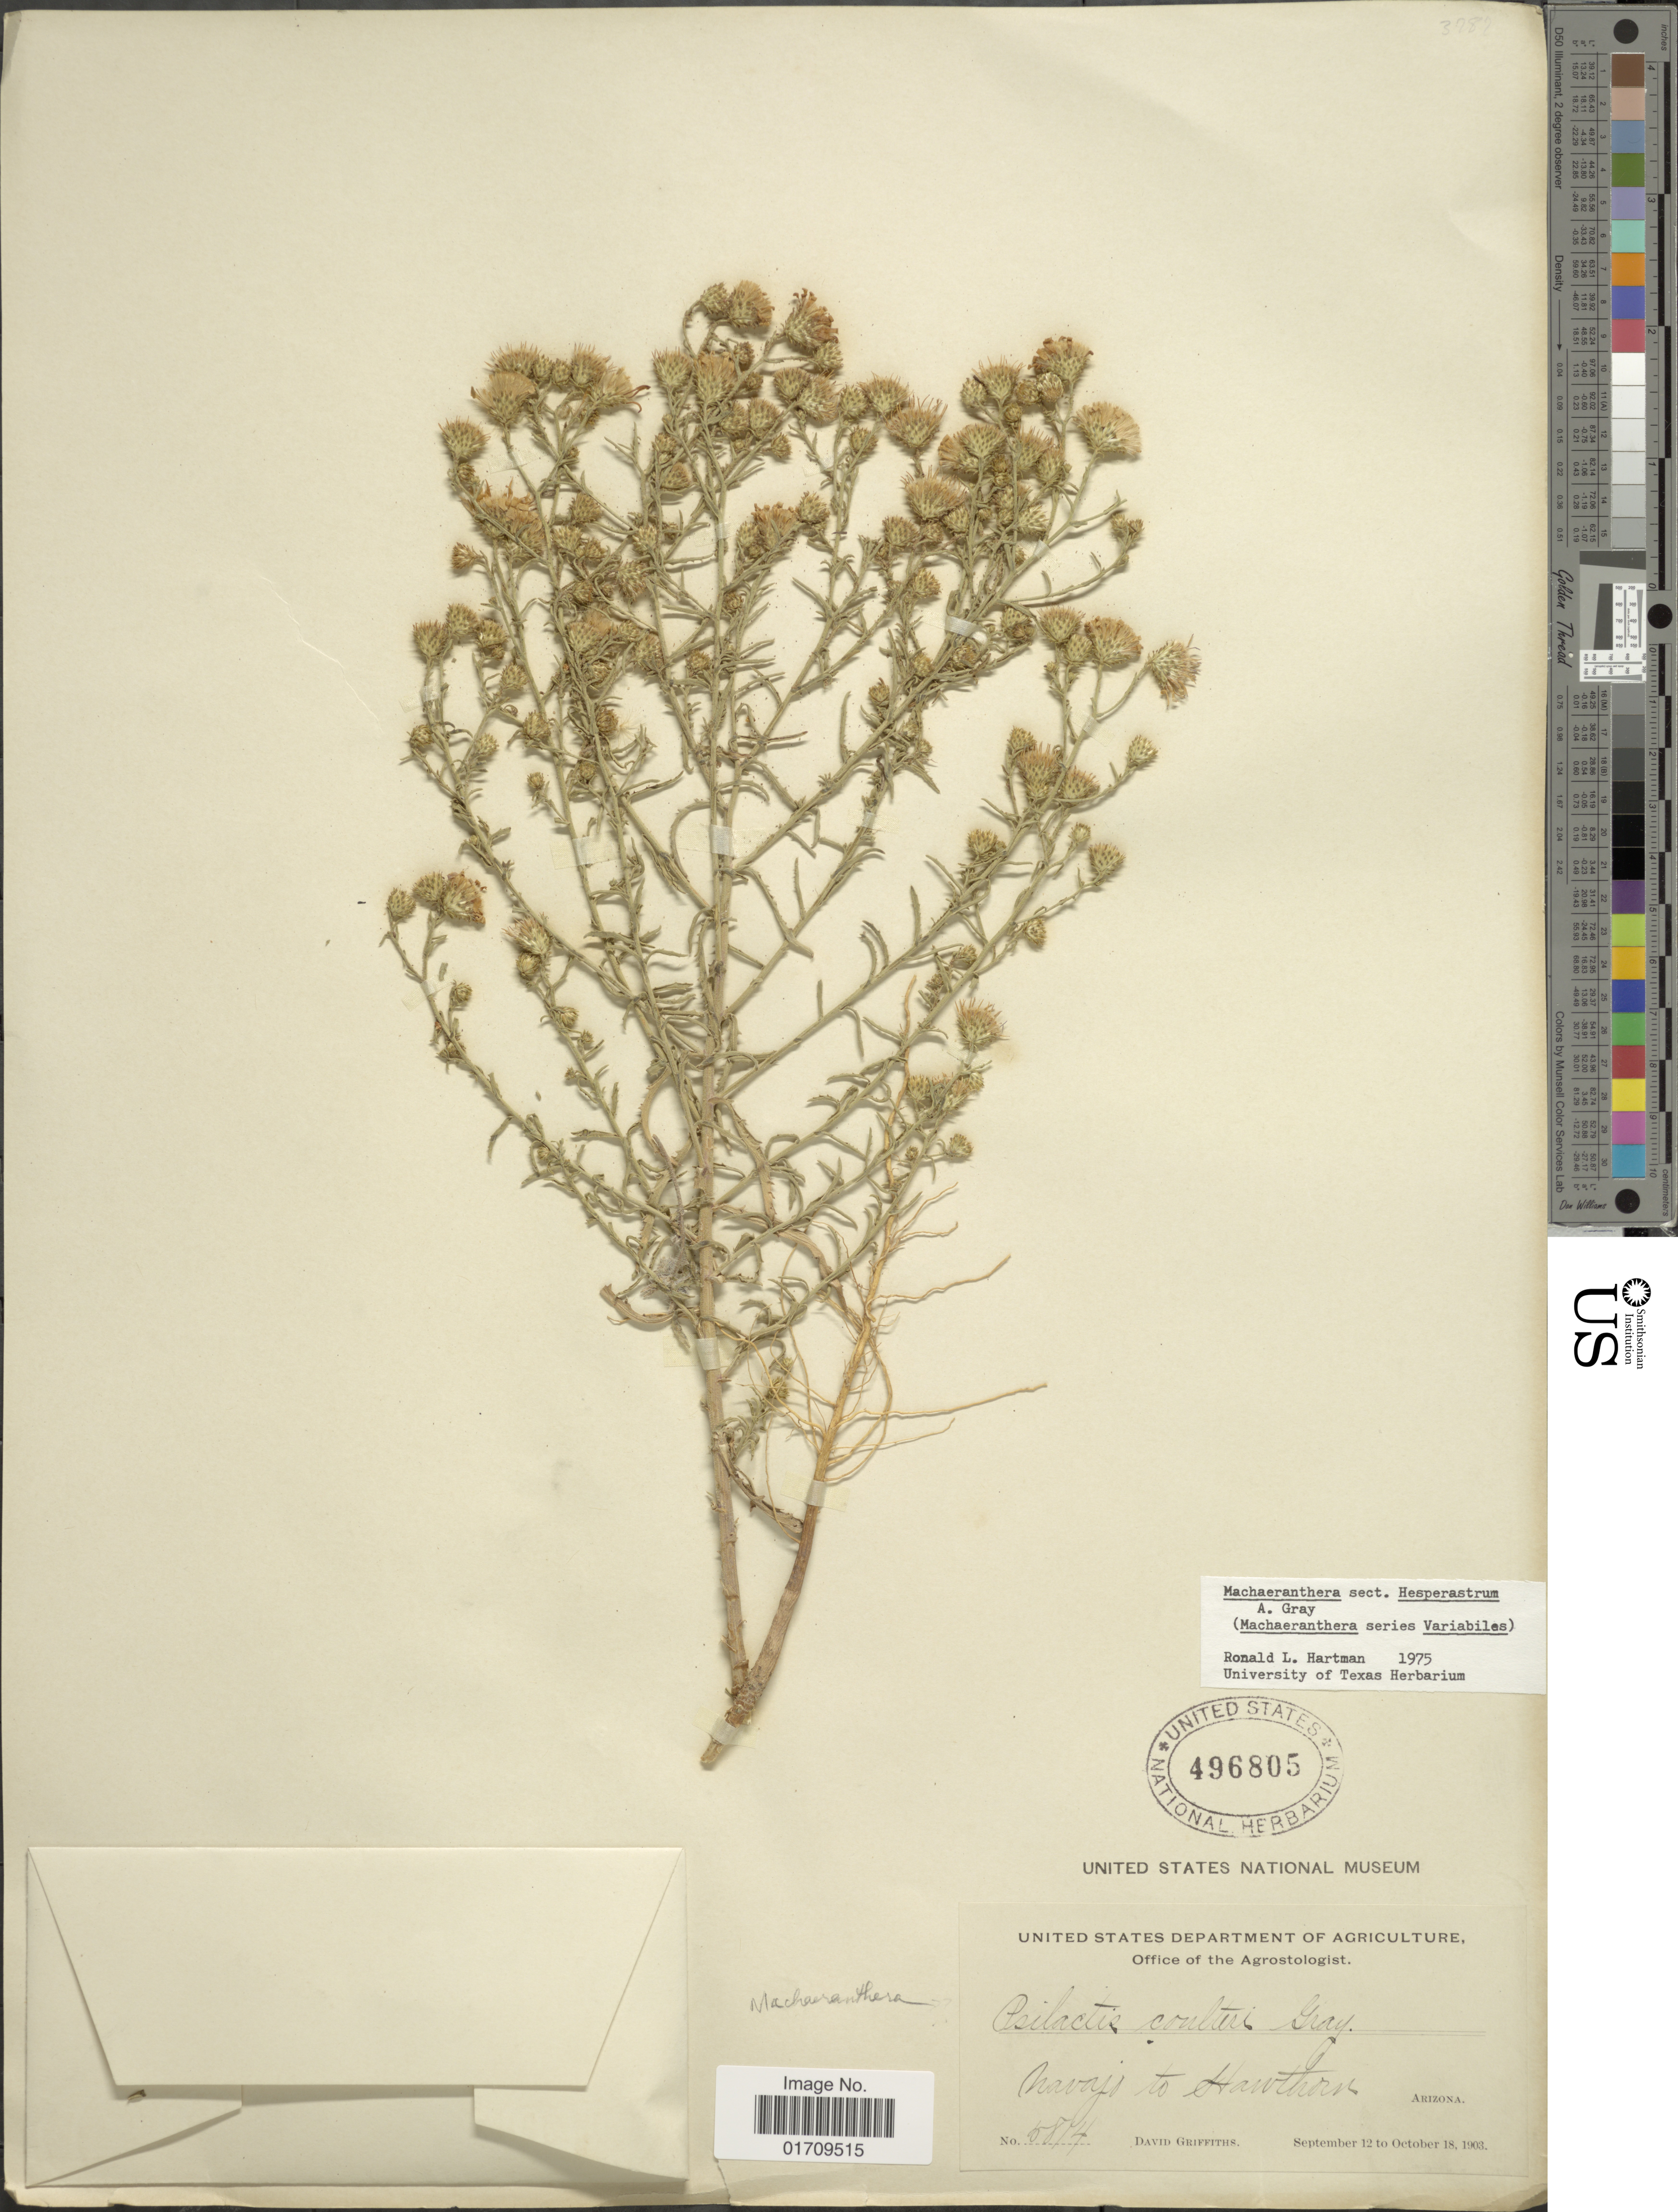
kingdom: Plantae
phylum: Tracheophyta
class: Magnoliopsida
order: Asterales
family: Asteraceae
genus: Machaeranthera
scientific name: Machaeranthera sp.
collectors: D. Griffiths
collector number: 5814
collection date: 1903-09-12/1903-10-18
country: United States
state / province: Arizona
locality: Navajo to Hawthorn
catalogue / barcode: US 496805